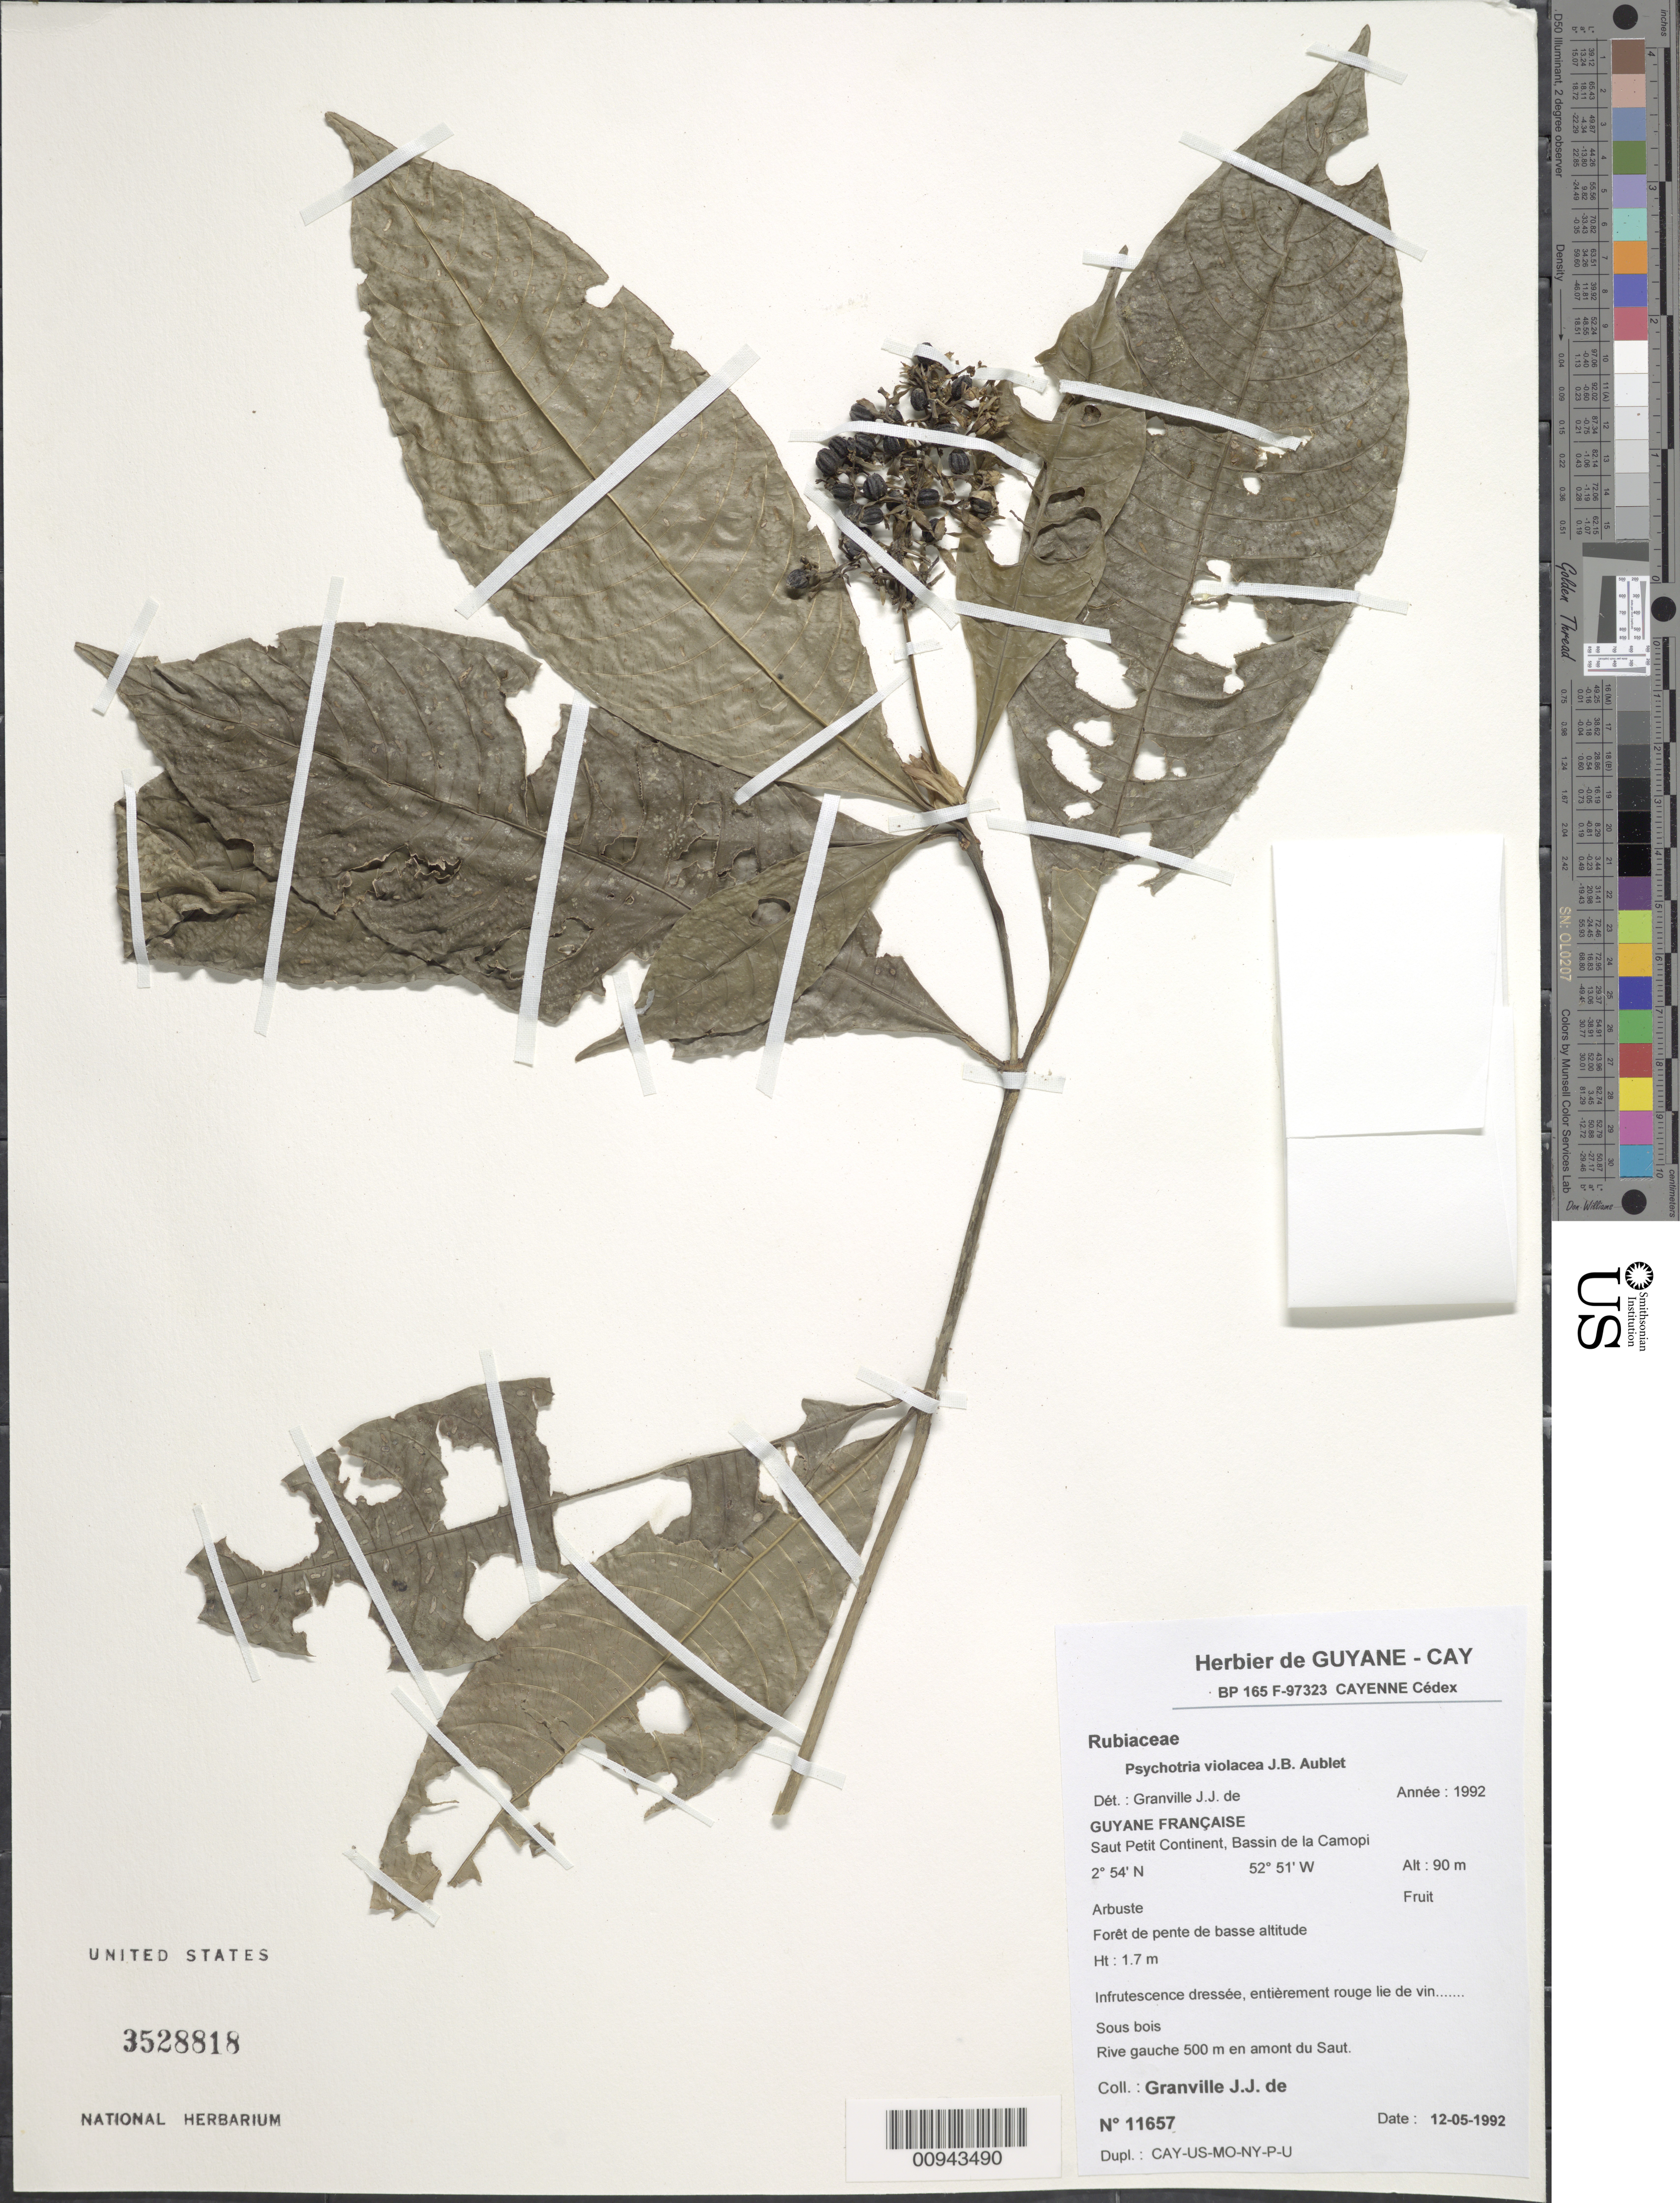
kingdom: Plantae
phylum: Tracheophyta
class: Magnoliopsida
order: Gentianales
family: Rubiaceae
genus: Palicourea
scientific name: Palicourea violacea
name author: (Aubl.) A. Rich.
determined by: Kirkbride, J. H., Jr.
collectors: J.-J. de Granville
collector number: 11657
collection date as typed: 12-May-92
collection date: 1992-05-12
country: French Guiana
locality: Saut Petit Continent, Bassin de la Camopi. Rive gauche 500m en amont du Saut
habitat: Foret de pente de basse altitude. Sous bois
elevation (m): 90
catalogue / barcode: US 3528818